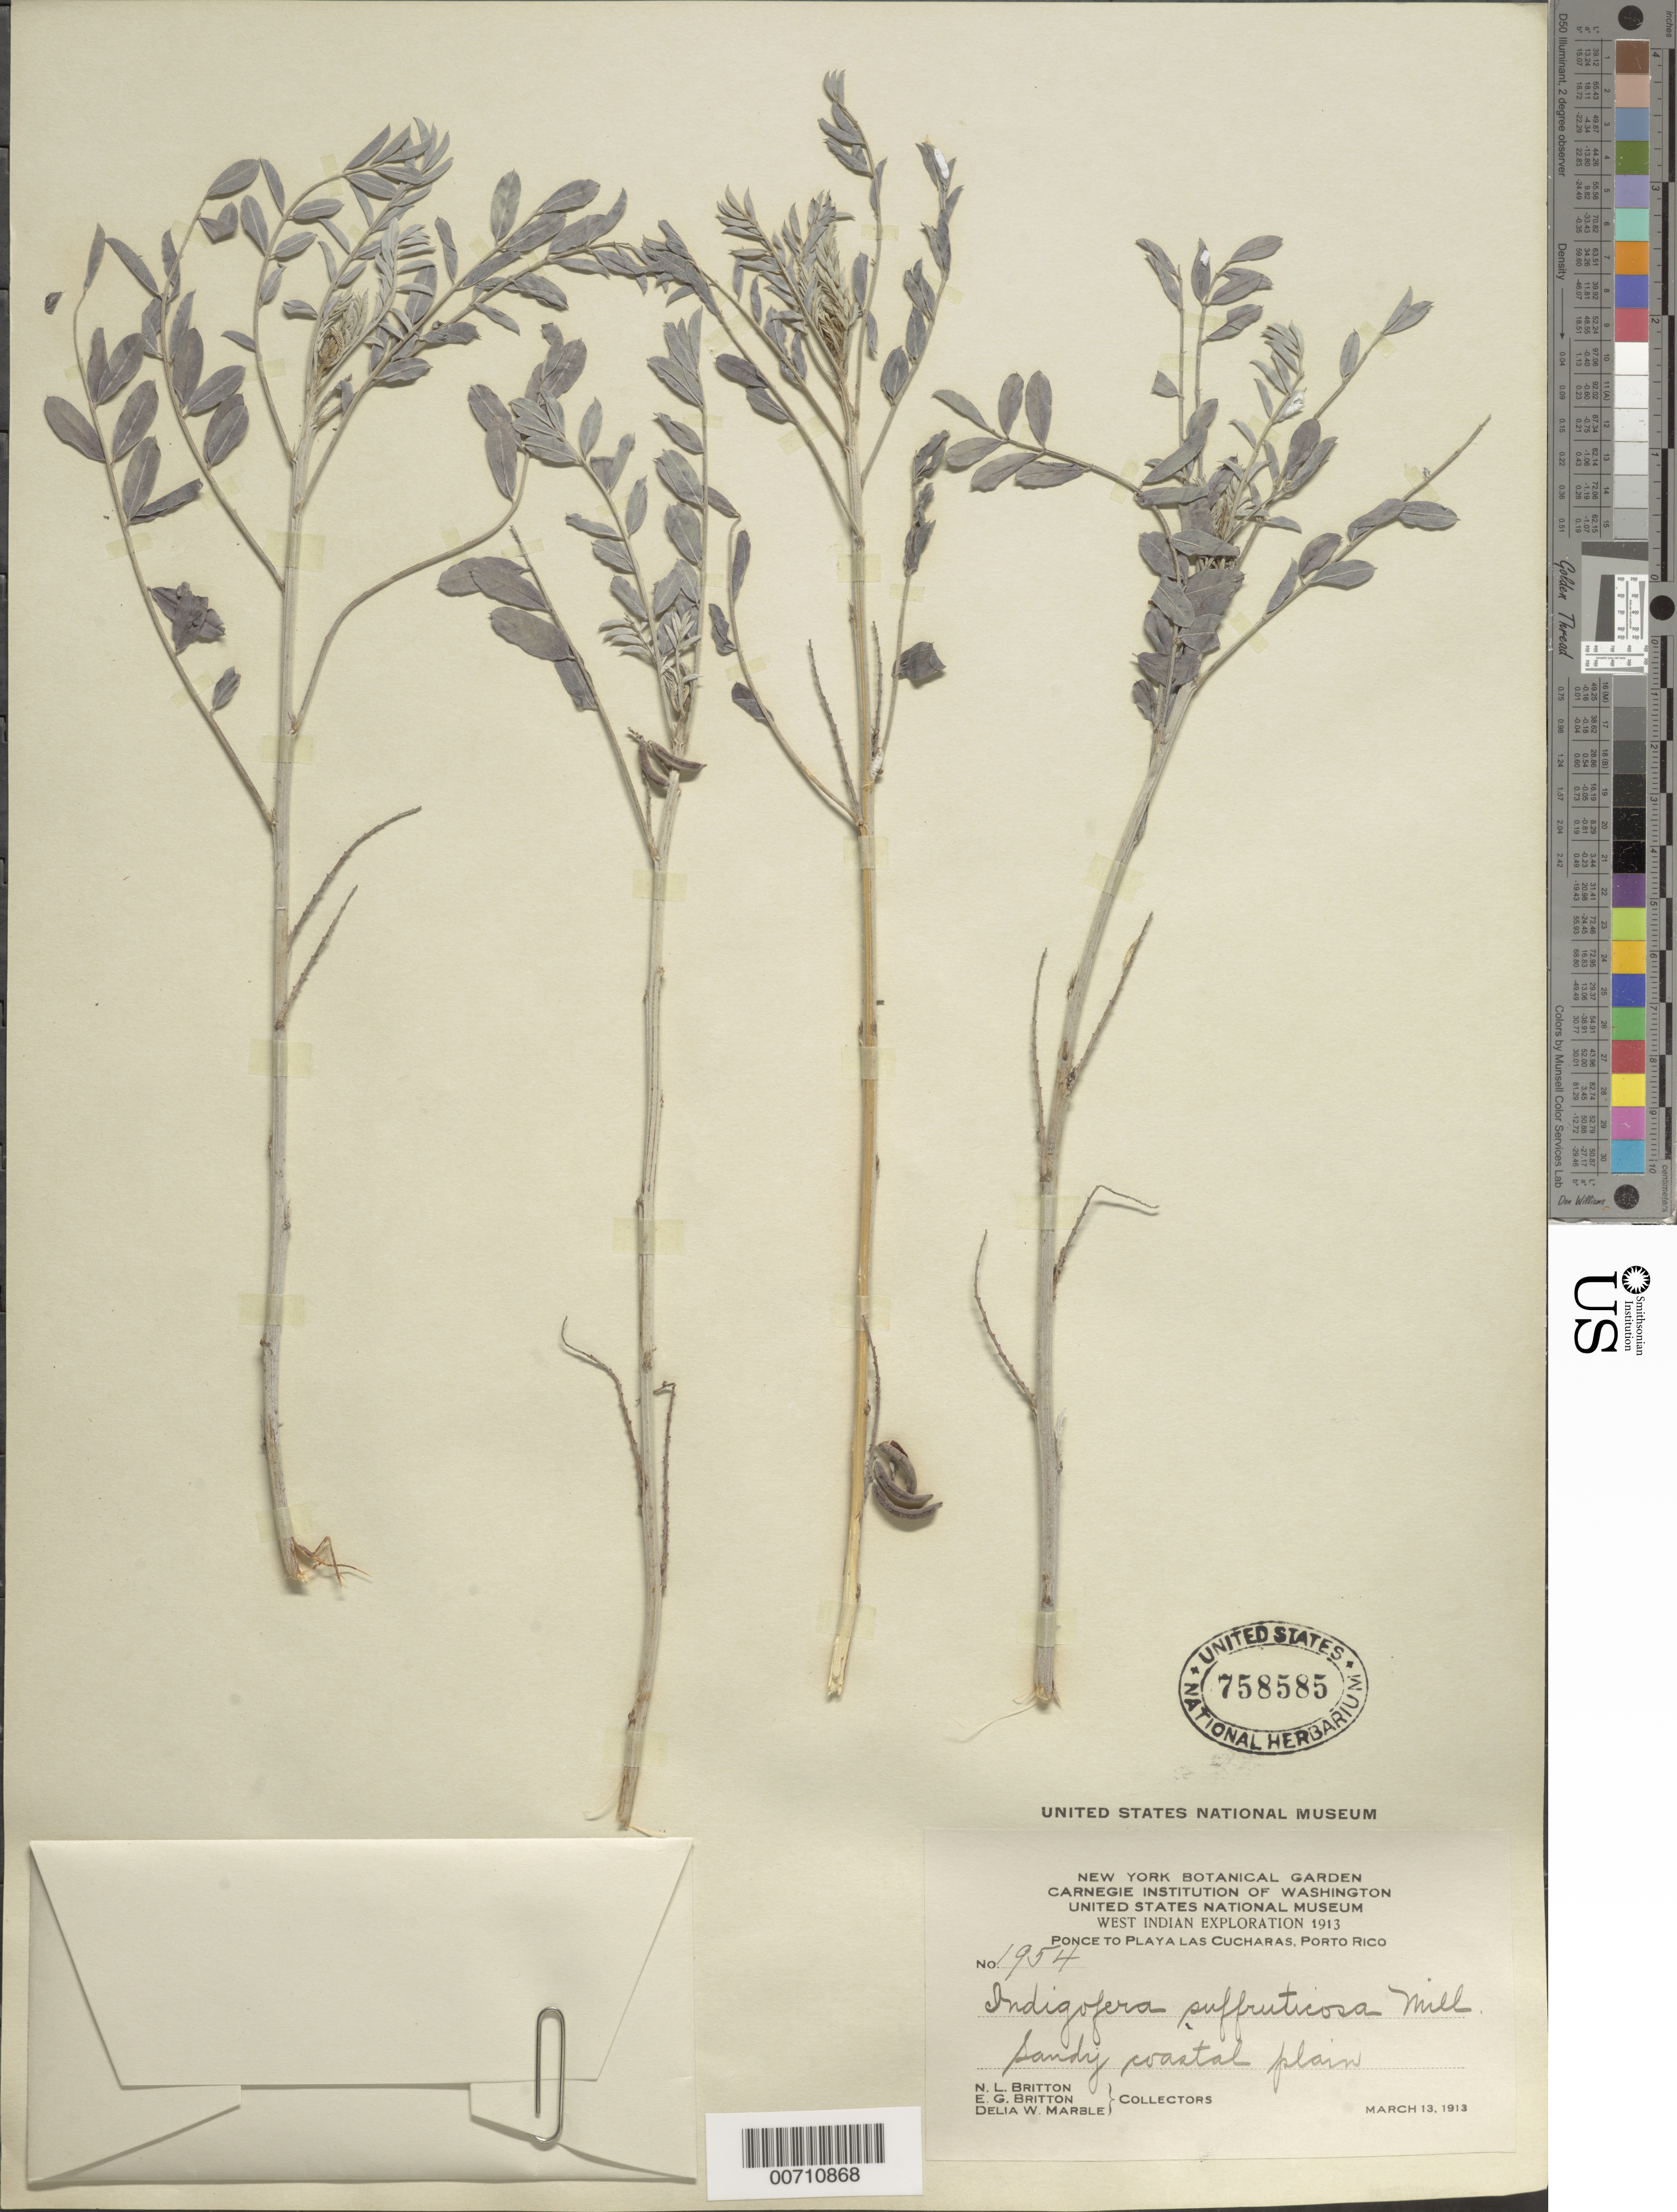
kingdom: Plantae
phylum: Tracheophyta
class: Magnoliopsida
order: Fabales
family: Fabaceae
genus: Indigofera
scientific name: Indigofera suffruticosa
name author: Mill.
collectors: N. Britton, E. G. Britton & D. W. Marble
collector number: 1954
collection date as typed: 13 Mar 1913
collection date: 1913-03-13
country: Puerto Rico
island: Greater Antilles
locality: Ponce to Playa Las Cucharas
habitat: Sandy coastal plain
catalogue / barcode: US 758585